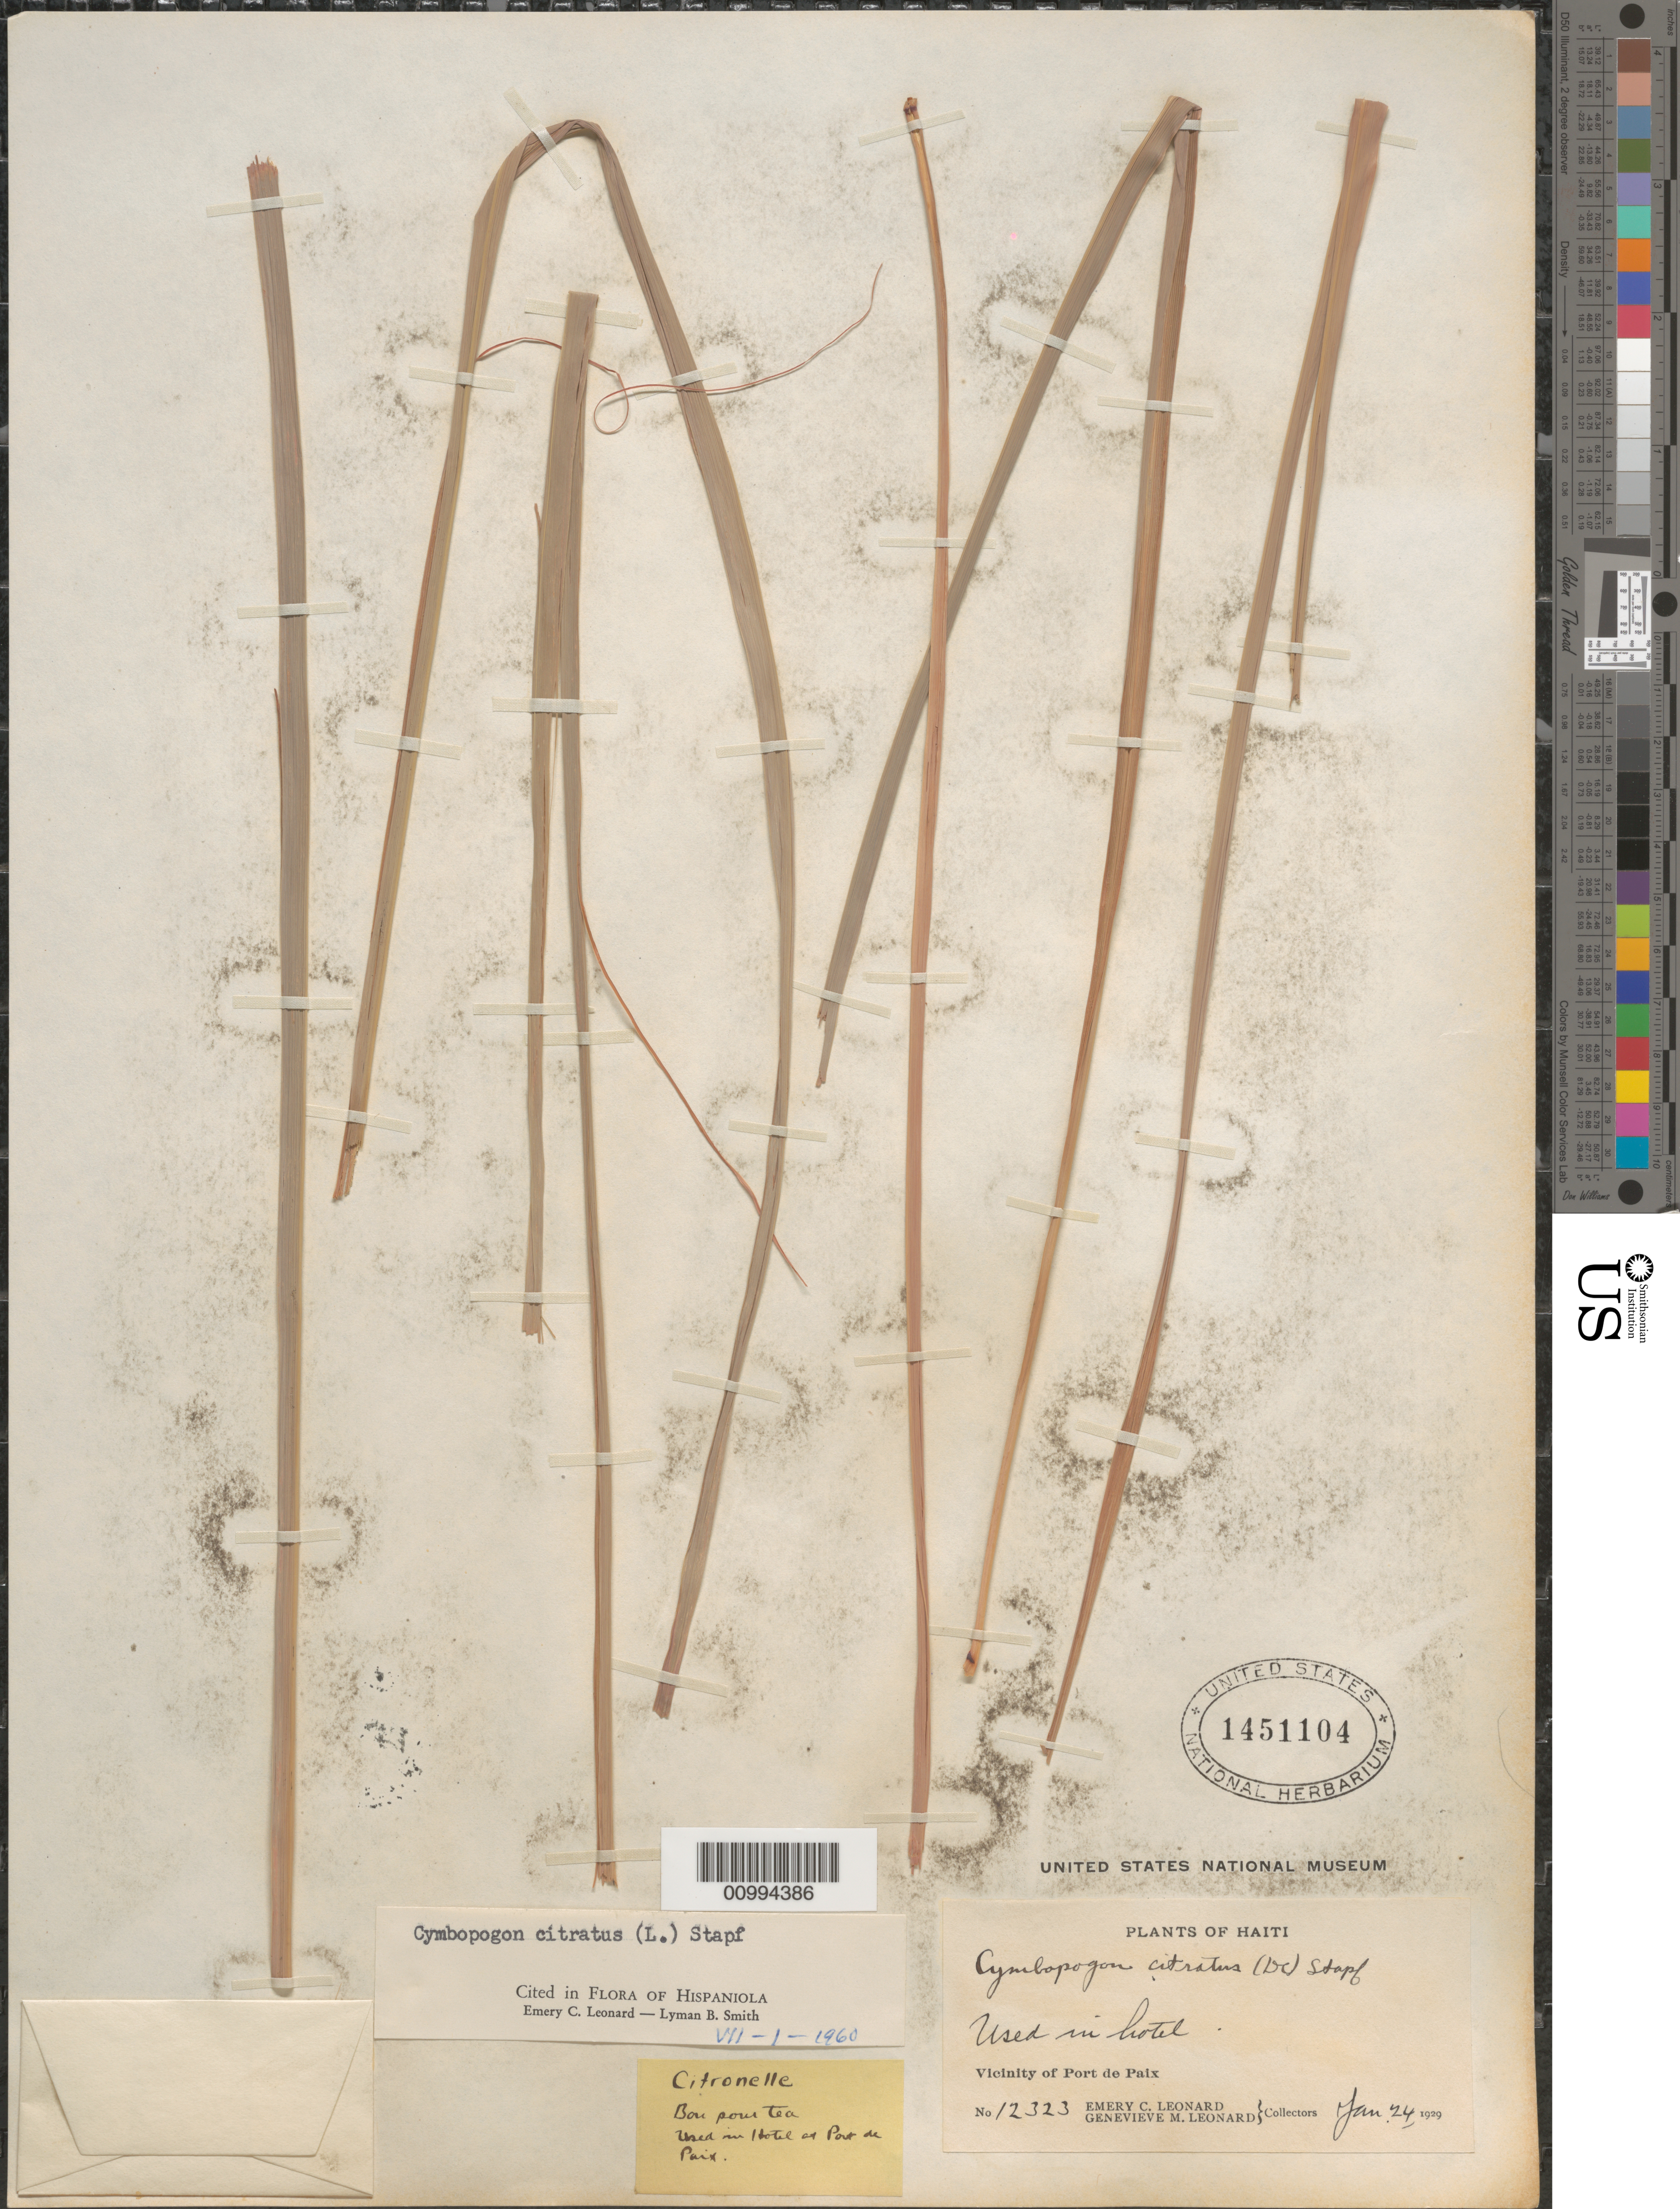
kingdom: Plantae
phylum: Tracheophyta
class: Liliopsida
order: Poales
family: Poaceae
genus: Cymbopogon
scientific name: Cymbopogon citratus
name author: (DC.) Stapf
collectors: E. C. Leonard & G. M. Leonard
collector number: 12323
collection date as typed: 24 Jan 1929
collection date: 1929-01-24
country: Haiti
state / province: Nord-Óuest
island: Hispaniola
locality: Port de Paix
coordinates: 0 N, 0 E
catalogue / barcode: US 1451104